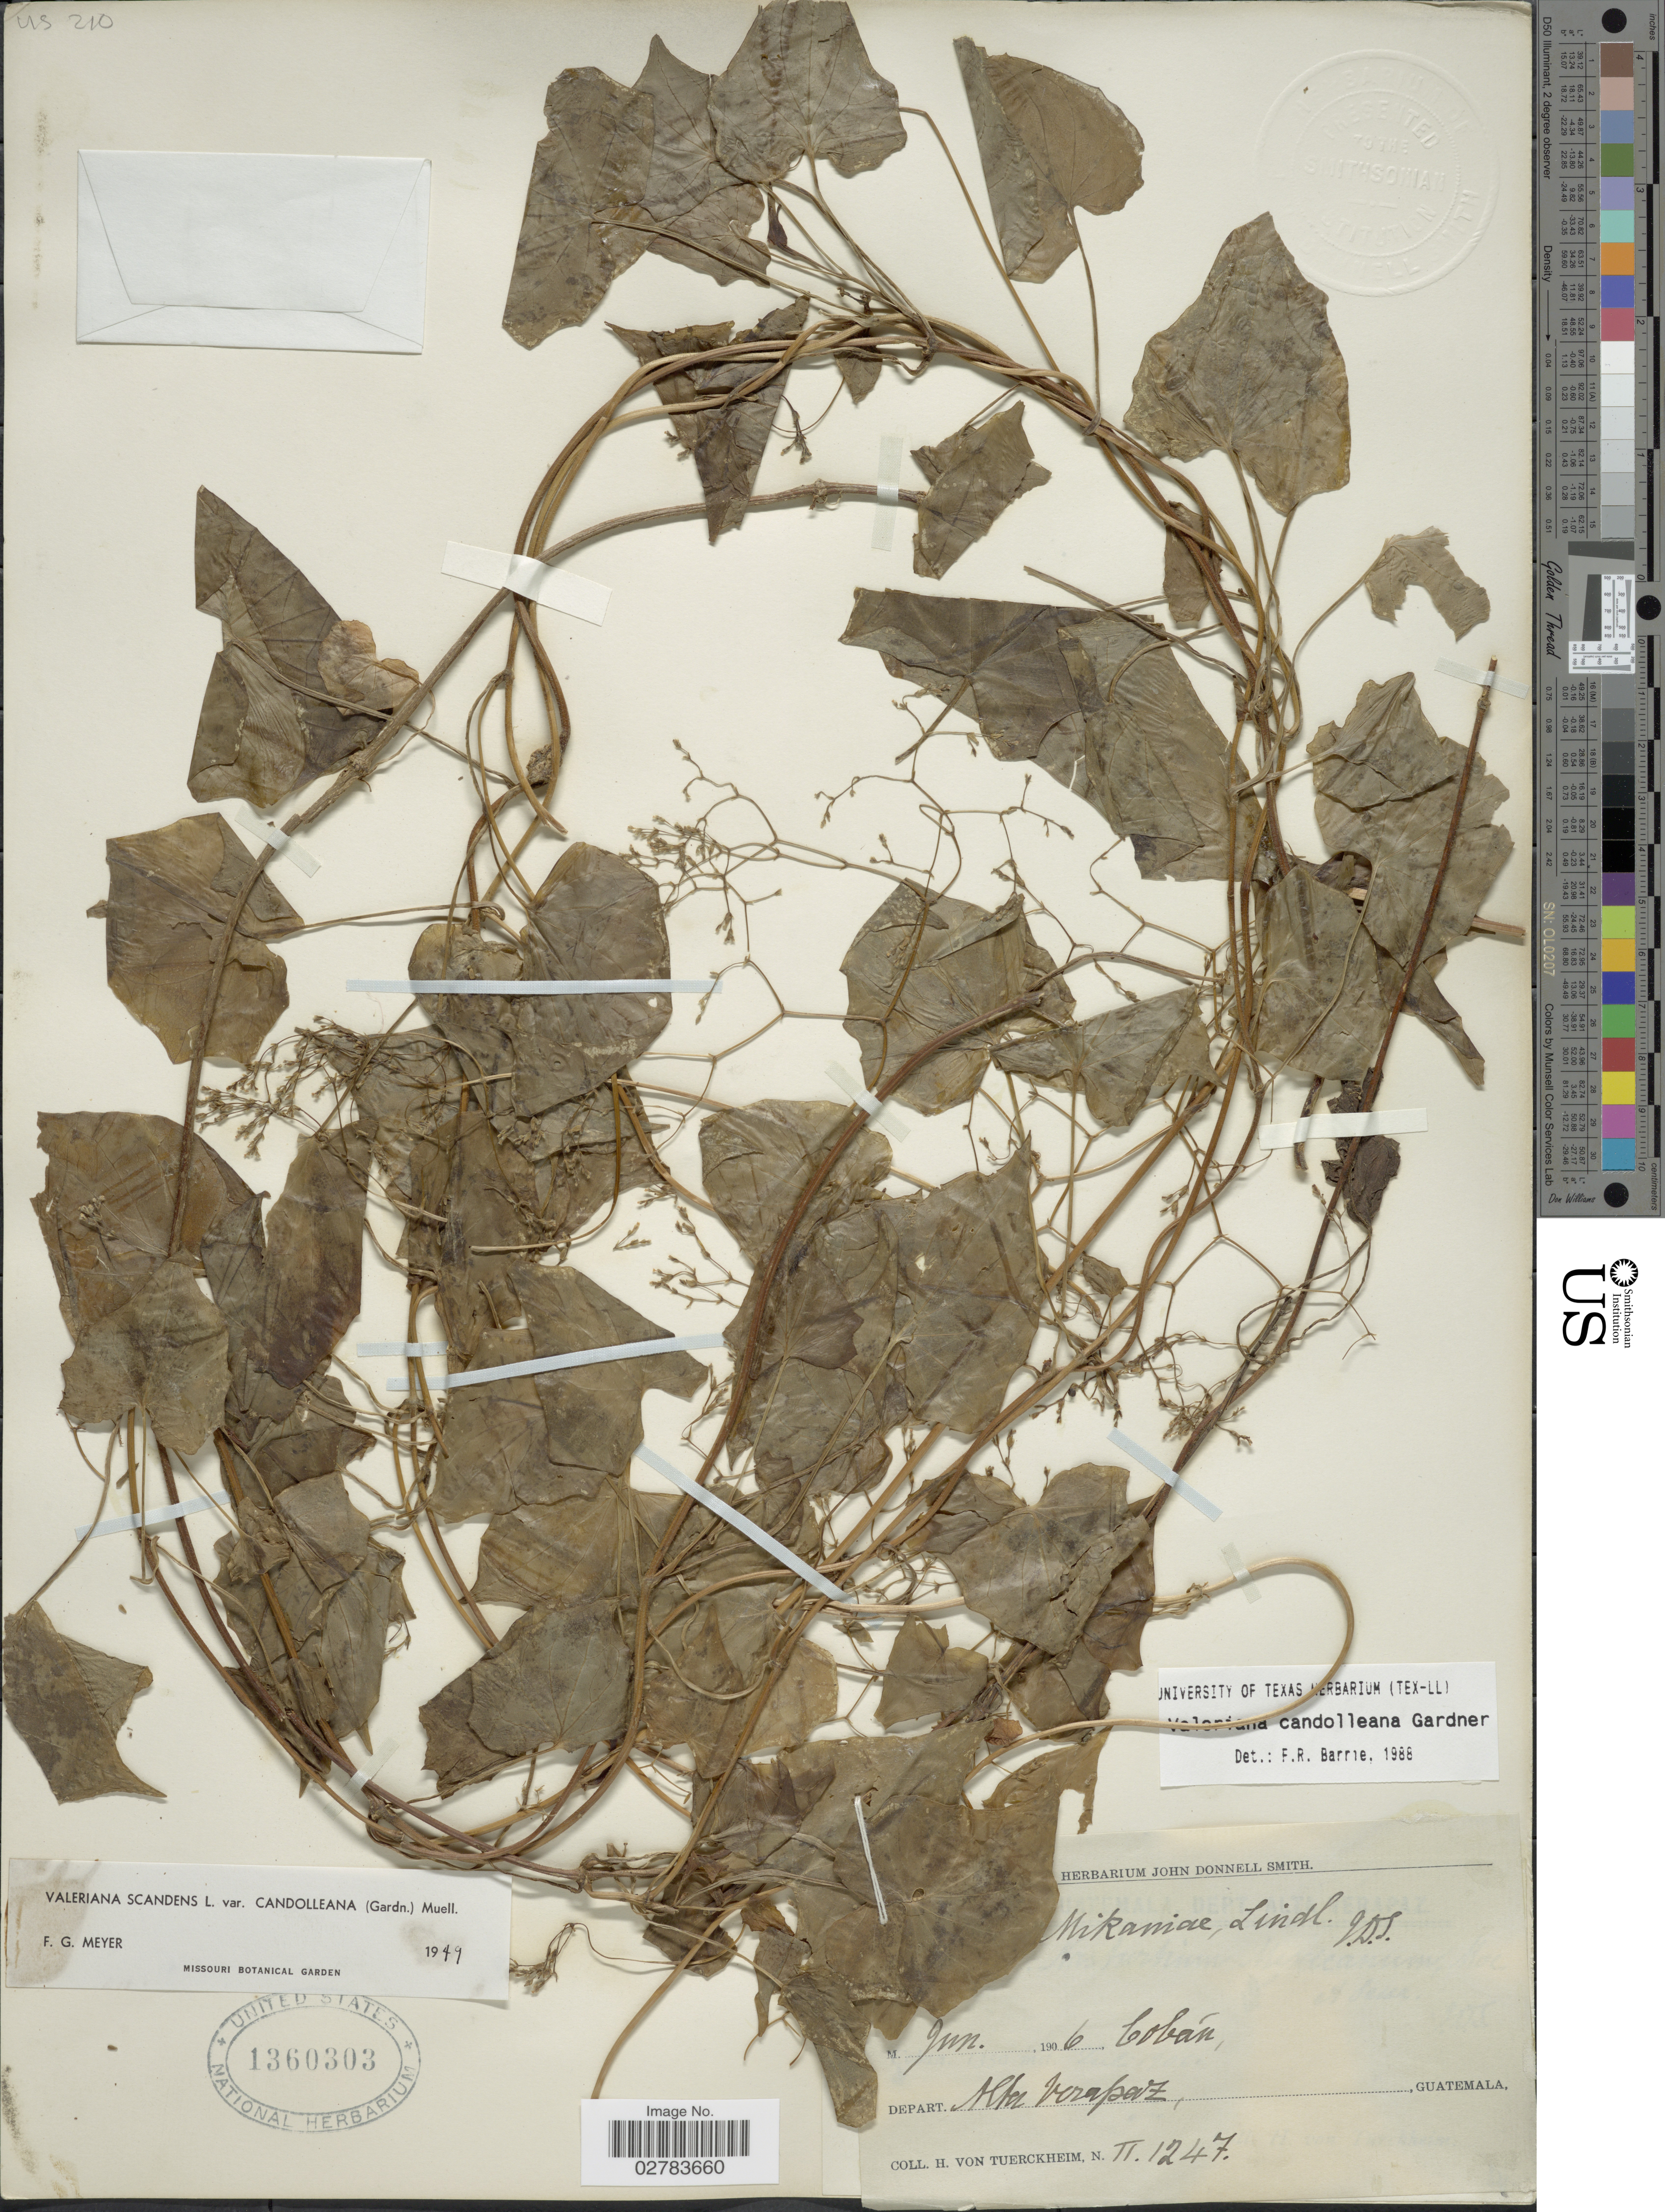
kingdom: Plantae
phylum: Tracheophyta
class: Magnoliopsida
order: Dipsacales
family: Caprifoliaceae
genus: Valeriana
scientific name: Valeriana candolleana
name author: Gardner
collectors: H. von Türckheim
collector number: II.1247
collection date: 1906-06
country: Guatemala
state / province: Alta Verapaz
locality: Cobán. Depart. Alta Verapaz.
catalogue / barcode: US 1360303